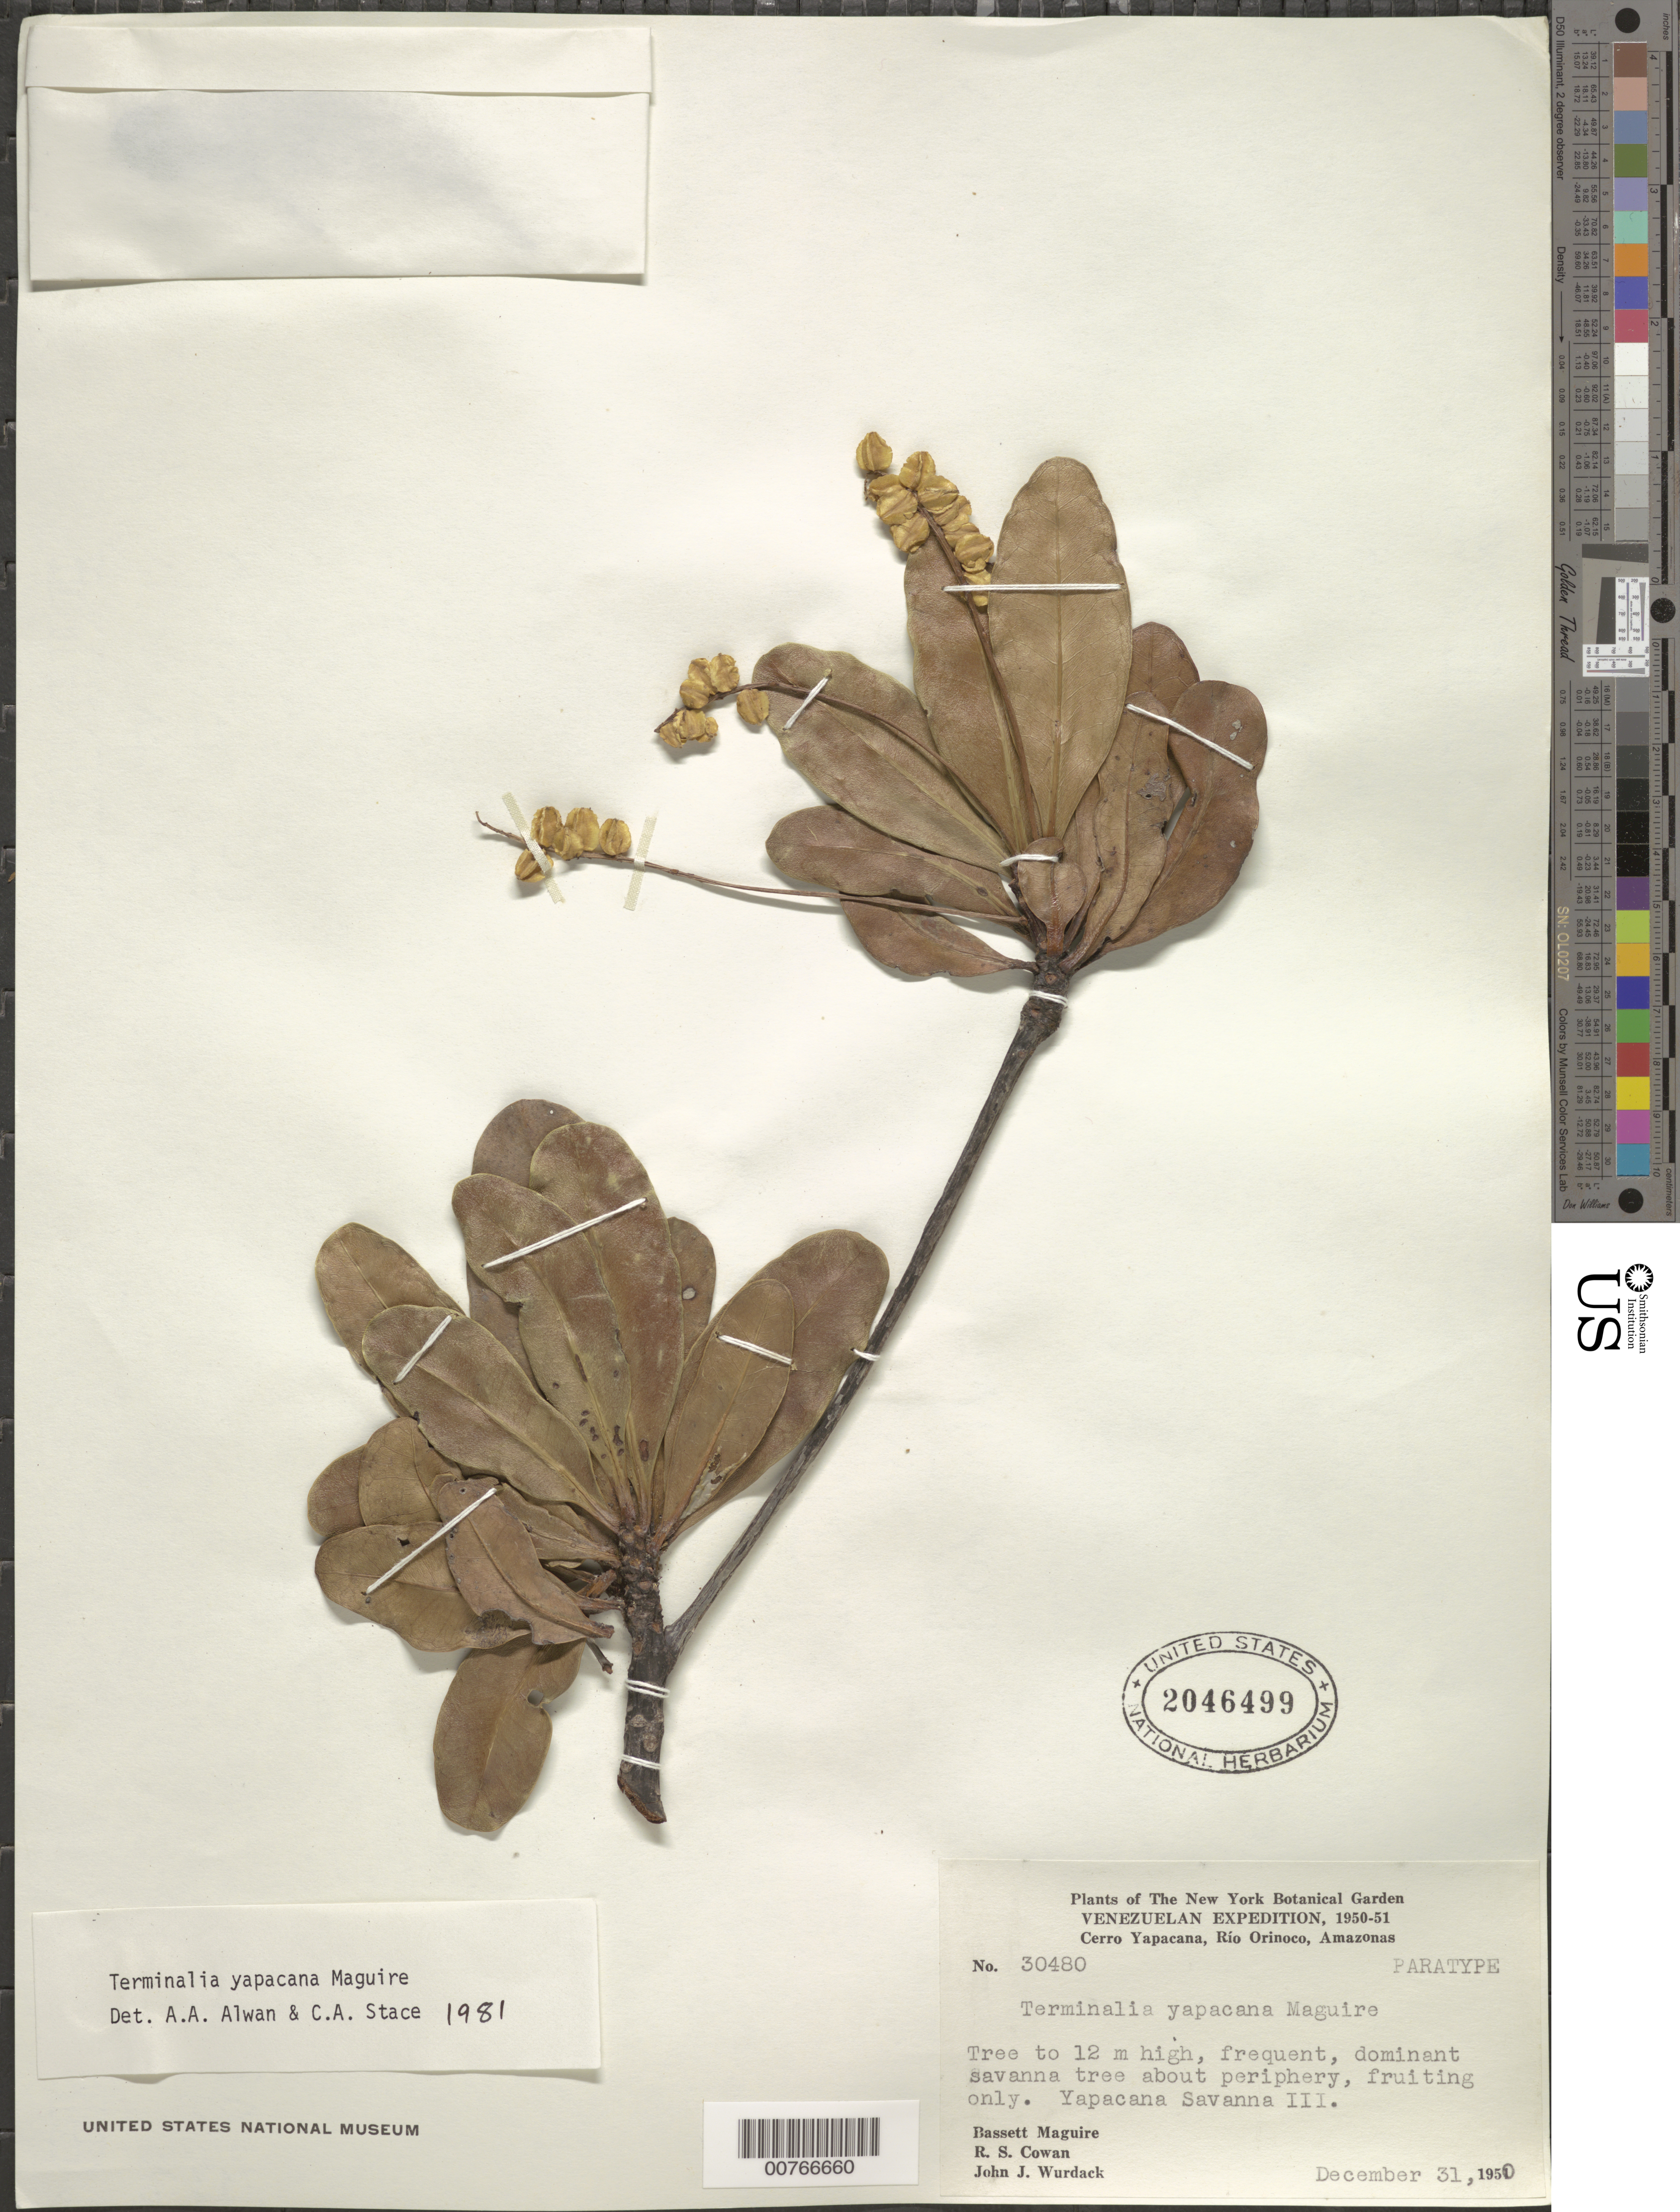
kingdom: Plantae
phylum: Tracheophyta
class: Magnoliopsida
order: Myrtales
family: Combretaceae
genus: Terminalia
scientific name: Terminalia yapacana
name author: Maguire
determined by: Alwan, A. R.; Stace, C. A.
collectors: B. Maguire, R. S. Cowan & J. J. Wurdack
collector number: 30480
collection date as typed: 31-Dec-50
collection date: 1950-12-31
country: Venezuela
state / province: Amazonas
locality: Cerro Yapacána, Río Orinoco; savanna No. 3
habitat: Savanna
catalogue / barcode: US 2046499